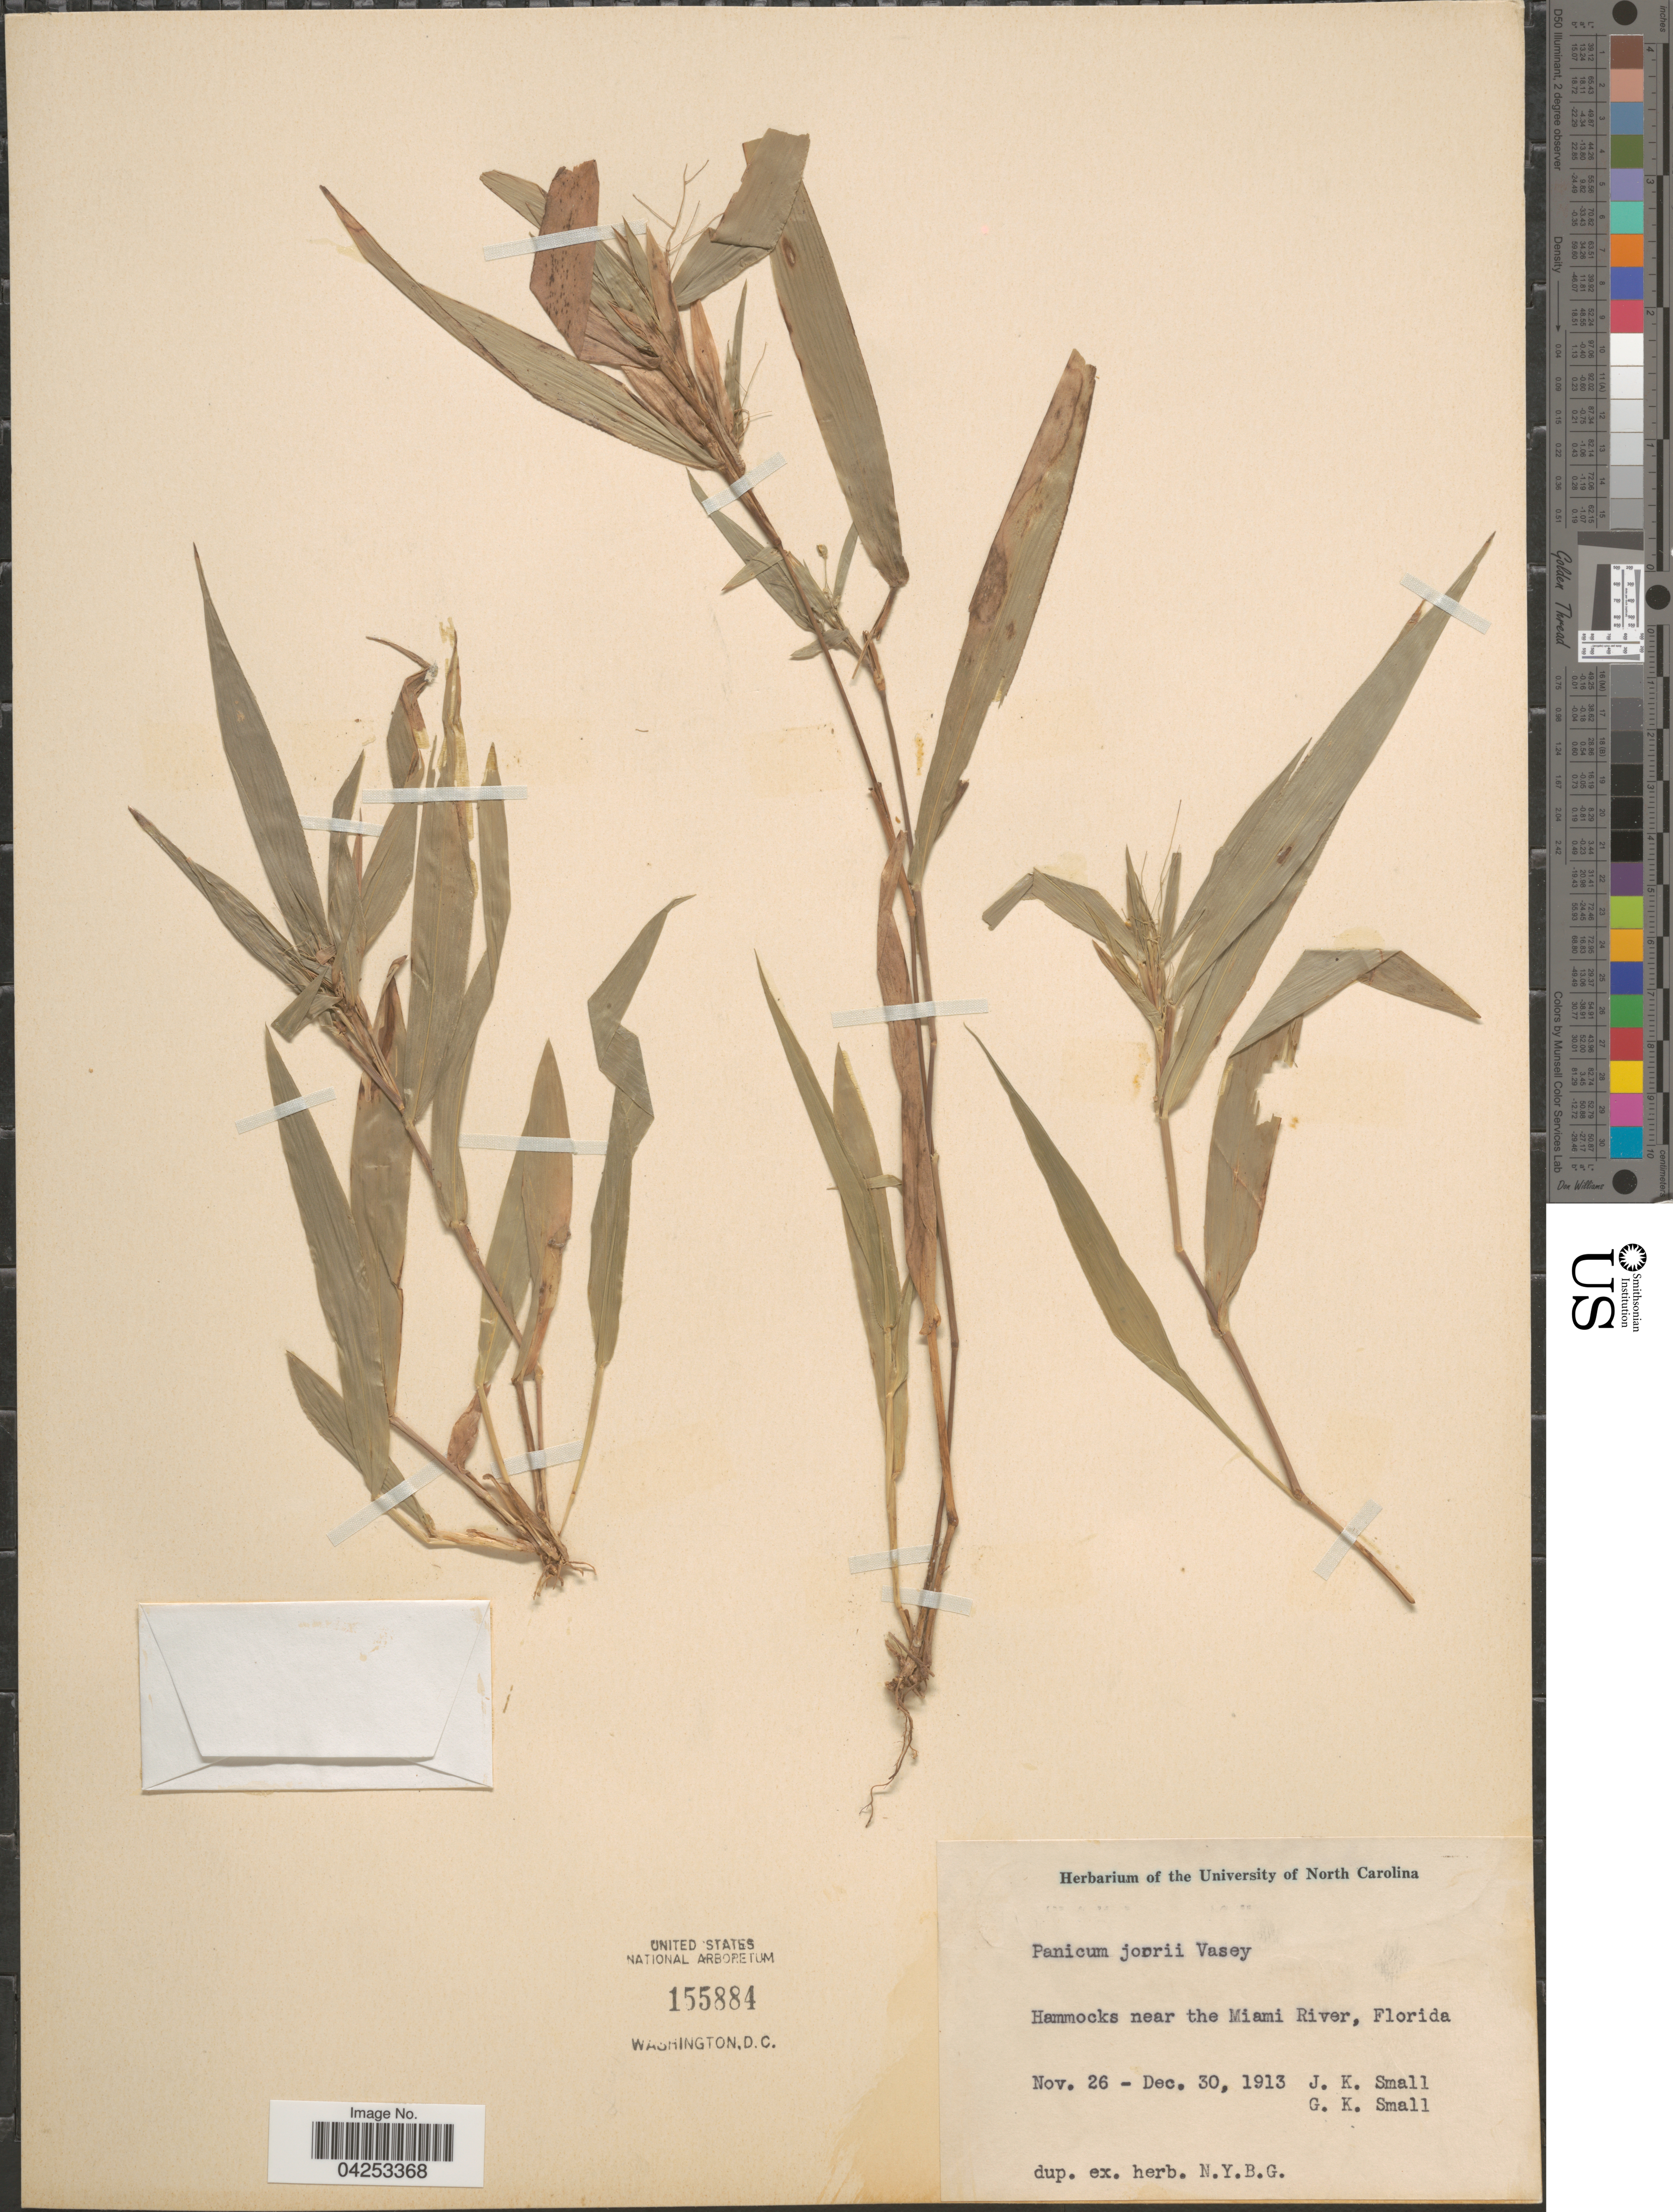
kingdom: Plantae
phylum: Tracheophyta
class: Liliopsida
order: Poales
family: Poaceae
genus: Dichanthelium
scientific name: Dichanthelium commutatum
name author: (Schult.) Gould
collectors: J. K. Small & G. K. Small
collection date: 1913-11-26/1913-12-30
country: United States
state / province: Florida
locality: Hammocks near the Miami River.